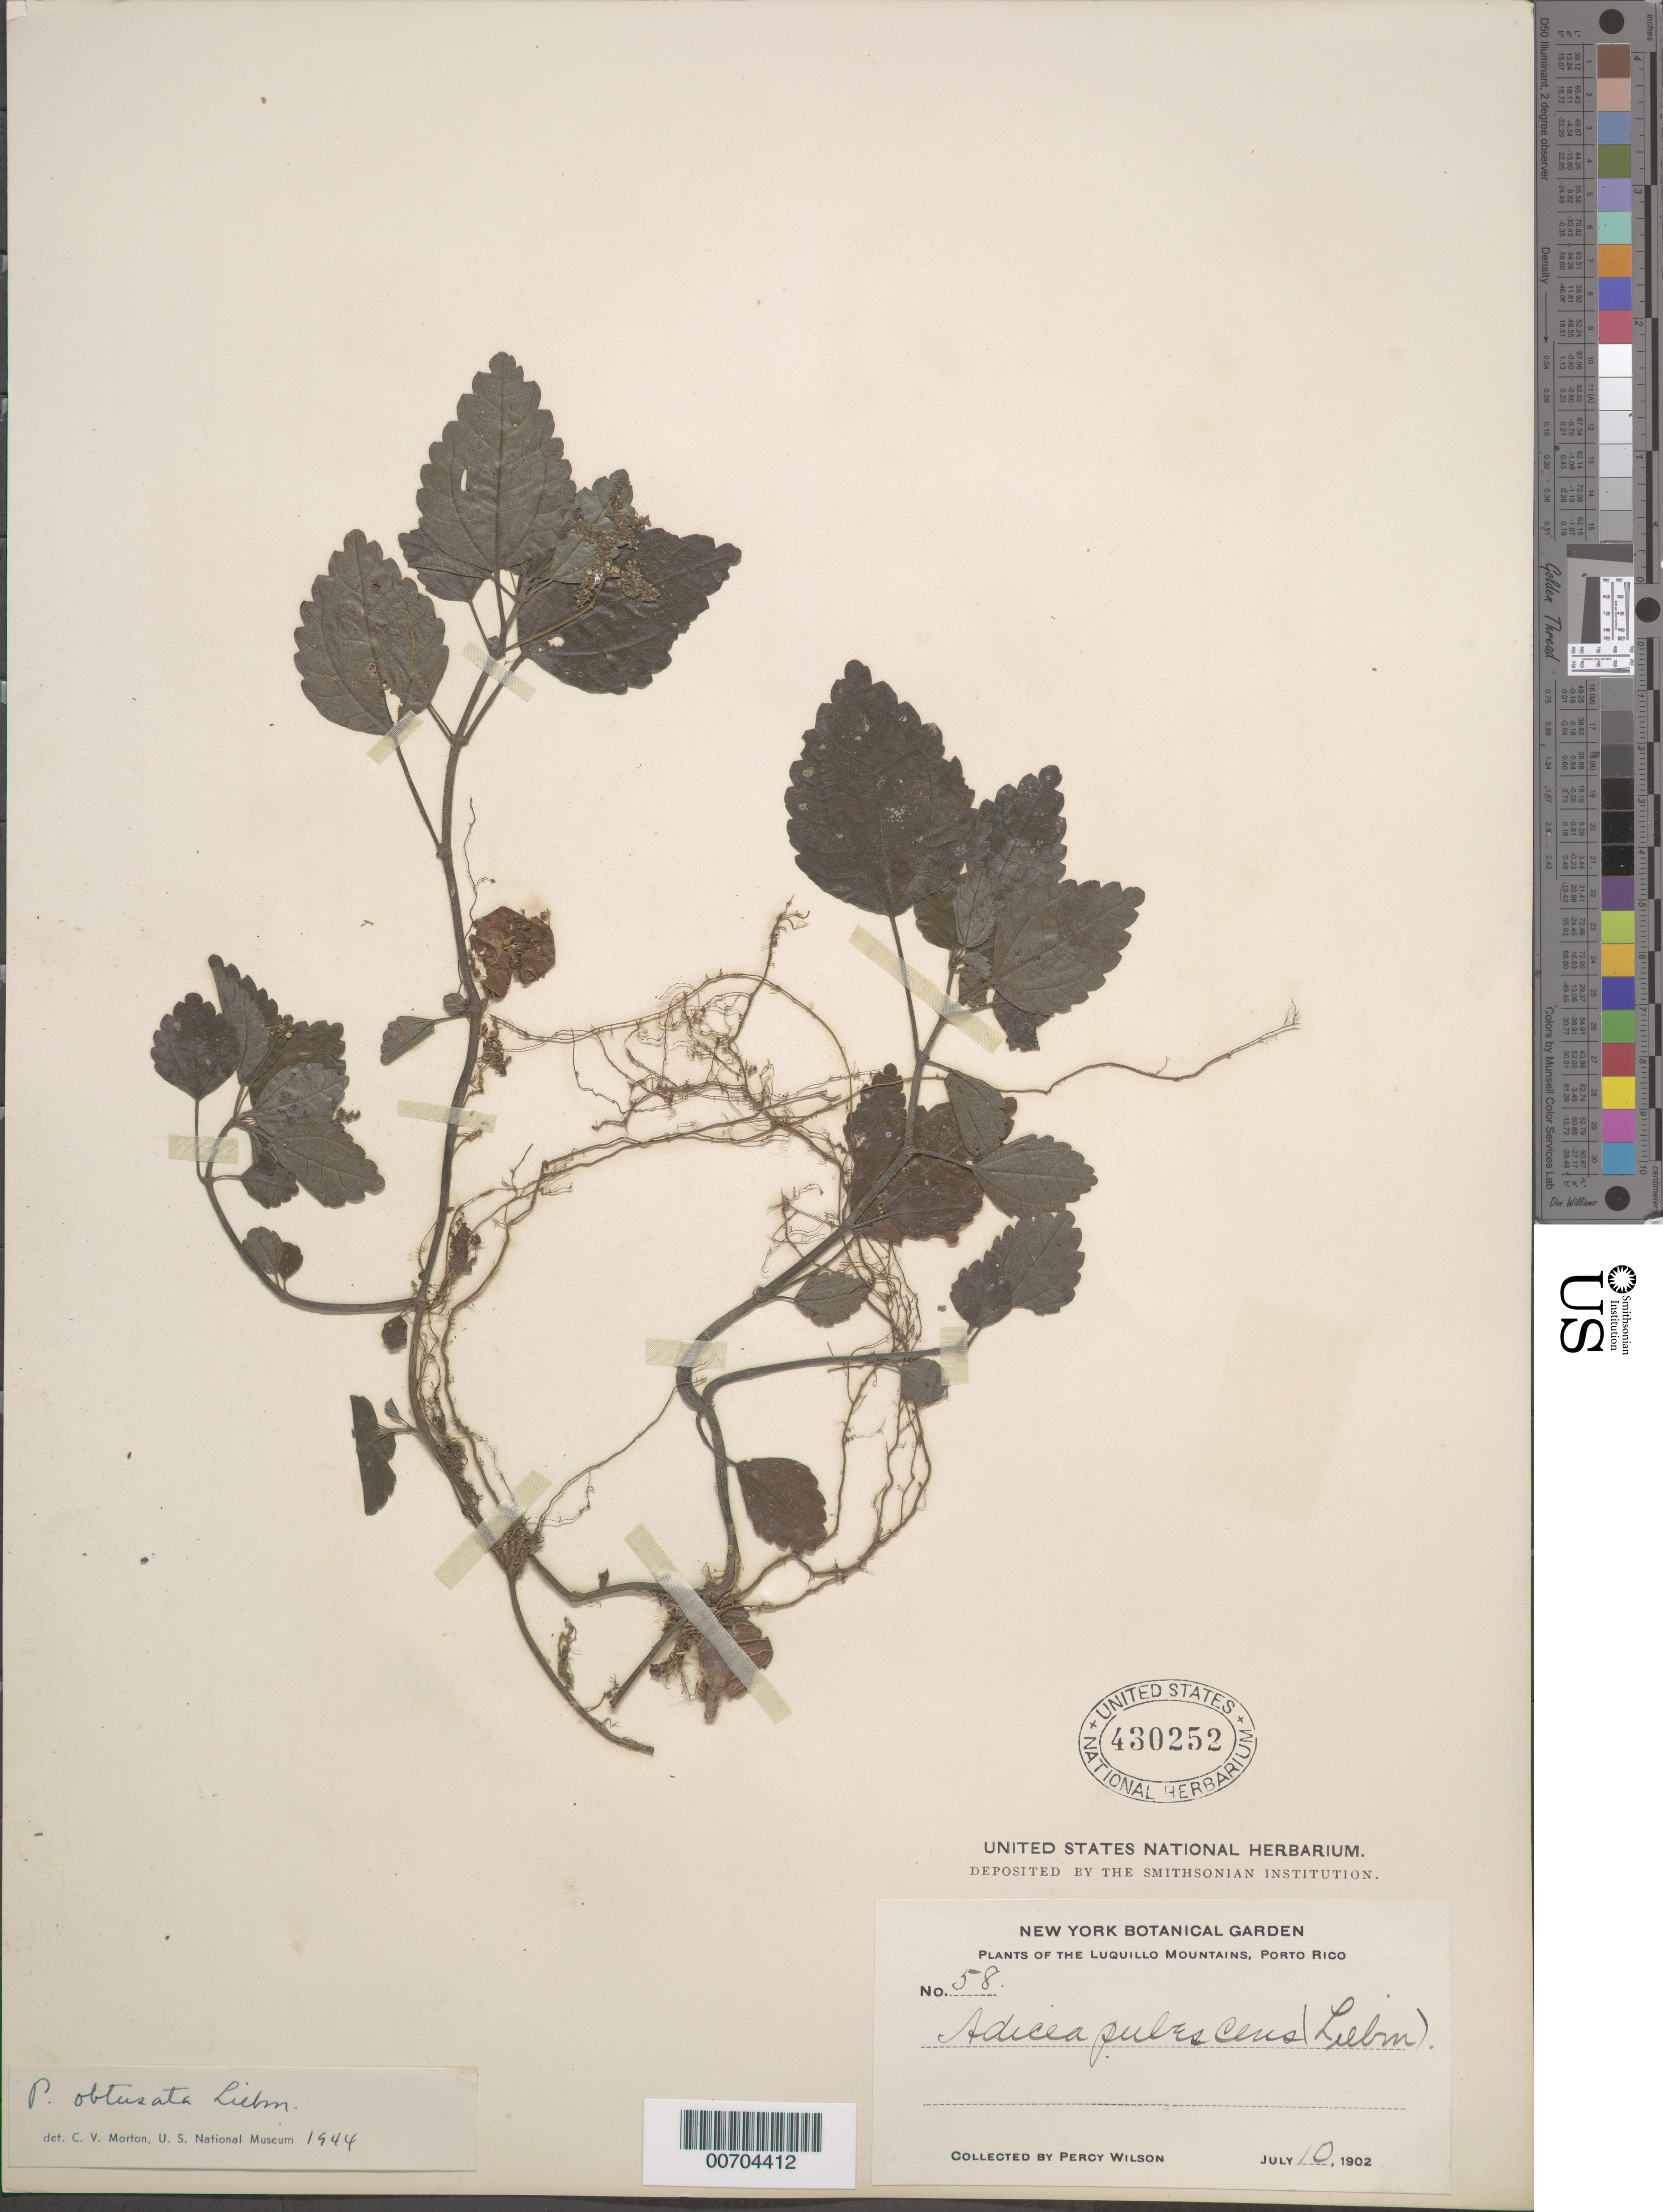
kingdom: Plantae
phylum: Tracheophyta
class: Magnoliopsida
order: Rosales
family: Urticaceae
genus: Pilea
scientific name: Pilea obtusata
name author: Liebm.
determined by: Morton, C. V.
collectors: P. Wilson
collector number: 58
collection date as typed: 10 Jul 1902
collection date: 1902-07-10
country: Puerto Rico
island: Greater Antilles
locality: Luquillo Mts.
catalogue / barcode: US 430252